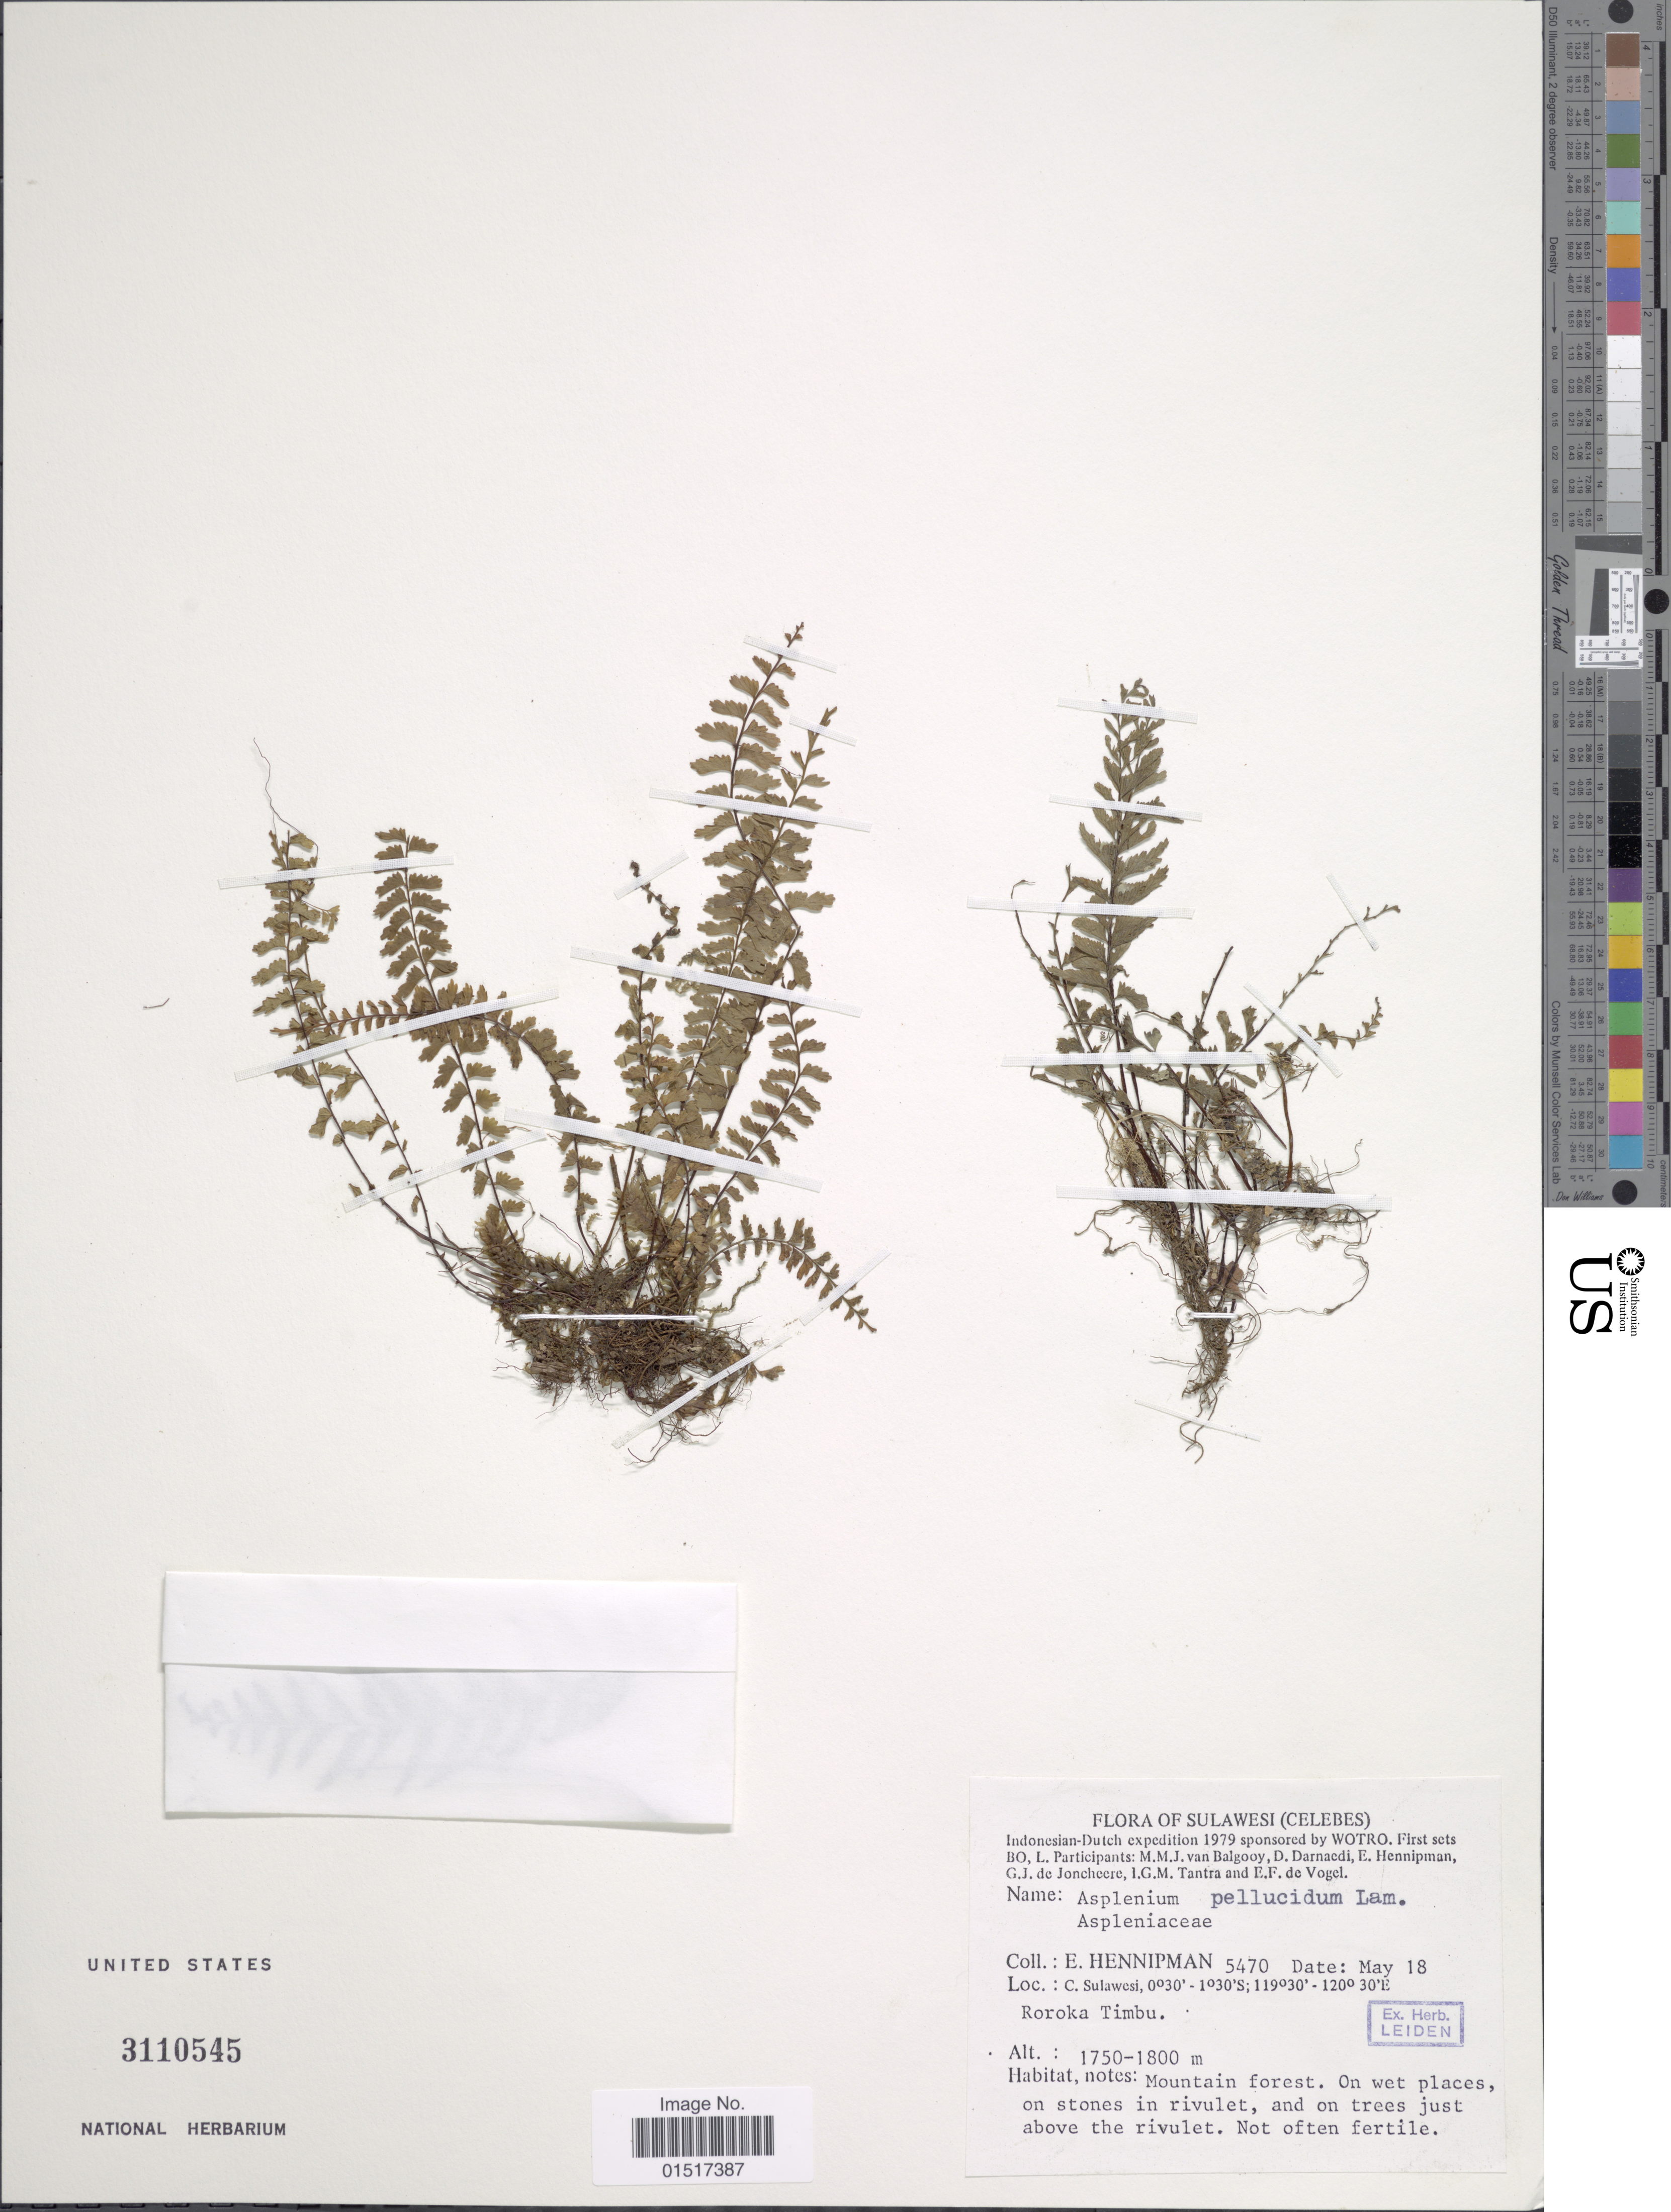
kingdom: Plantae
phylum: Tracheophyta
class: Polypodiopsida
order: Polypodiales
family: Aspleniaceae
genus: Asplenium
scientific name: Asplenium sp.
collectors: E. Hennipman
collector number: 5470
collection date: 1979-05-18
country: Indonesia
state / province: Sulawesi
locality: Sulawesi (Celebes). C. Sulawesi. Roroka Timbu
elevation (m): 1750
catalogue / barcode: US 3110545